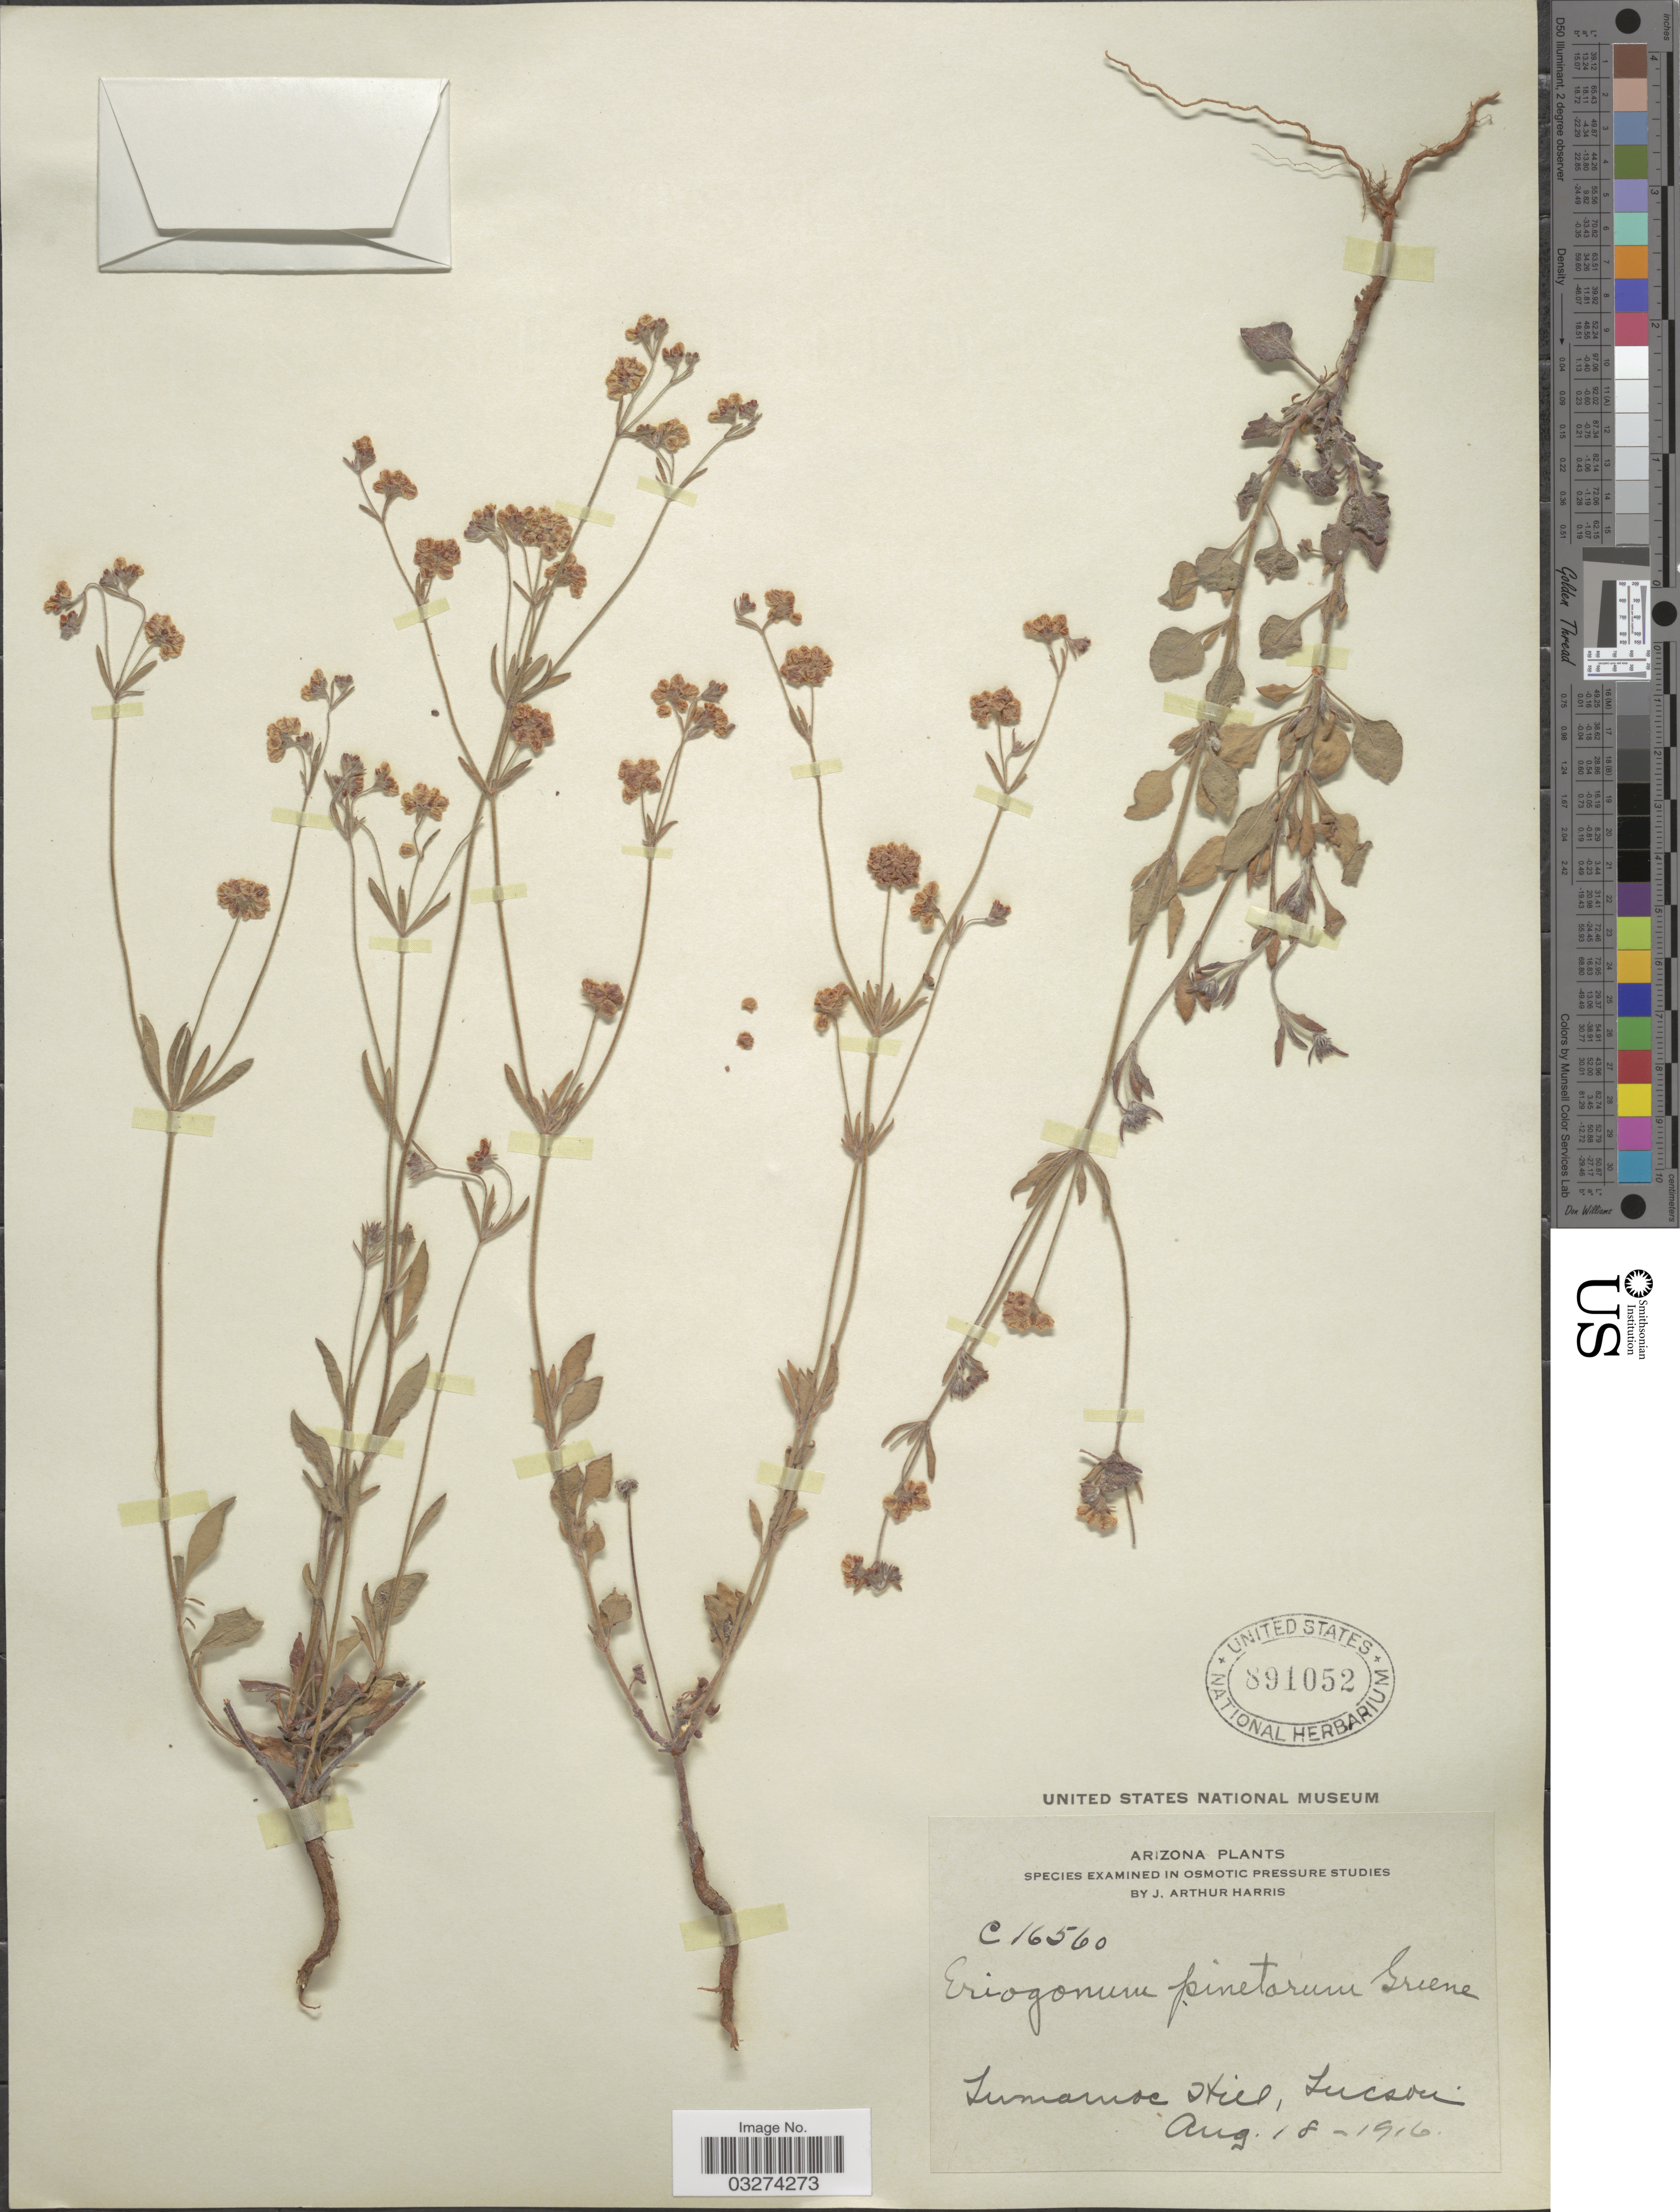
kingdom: Plantae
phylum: Tracheophyta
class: Magnoliopsida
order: Caryophyllales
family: Polygonaceae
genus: Eriogonum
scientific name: Eriogonum abertianum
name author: Torr.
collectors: J. A. Harris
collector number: c16560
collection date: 1916-08-18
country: United States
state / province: Arizona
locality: Tumamoc Hill, Tucson.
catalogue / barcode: US 891052